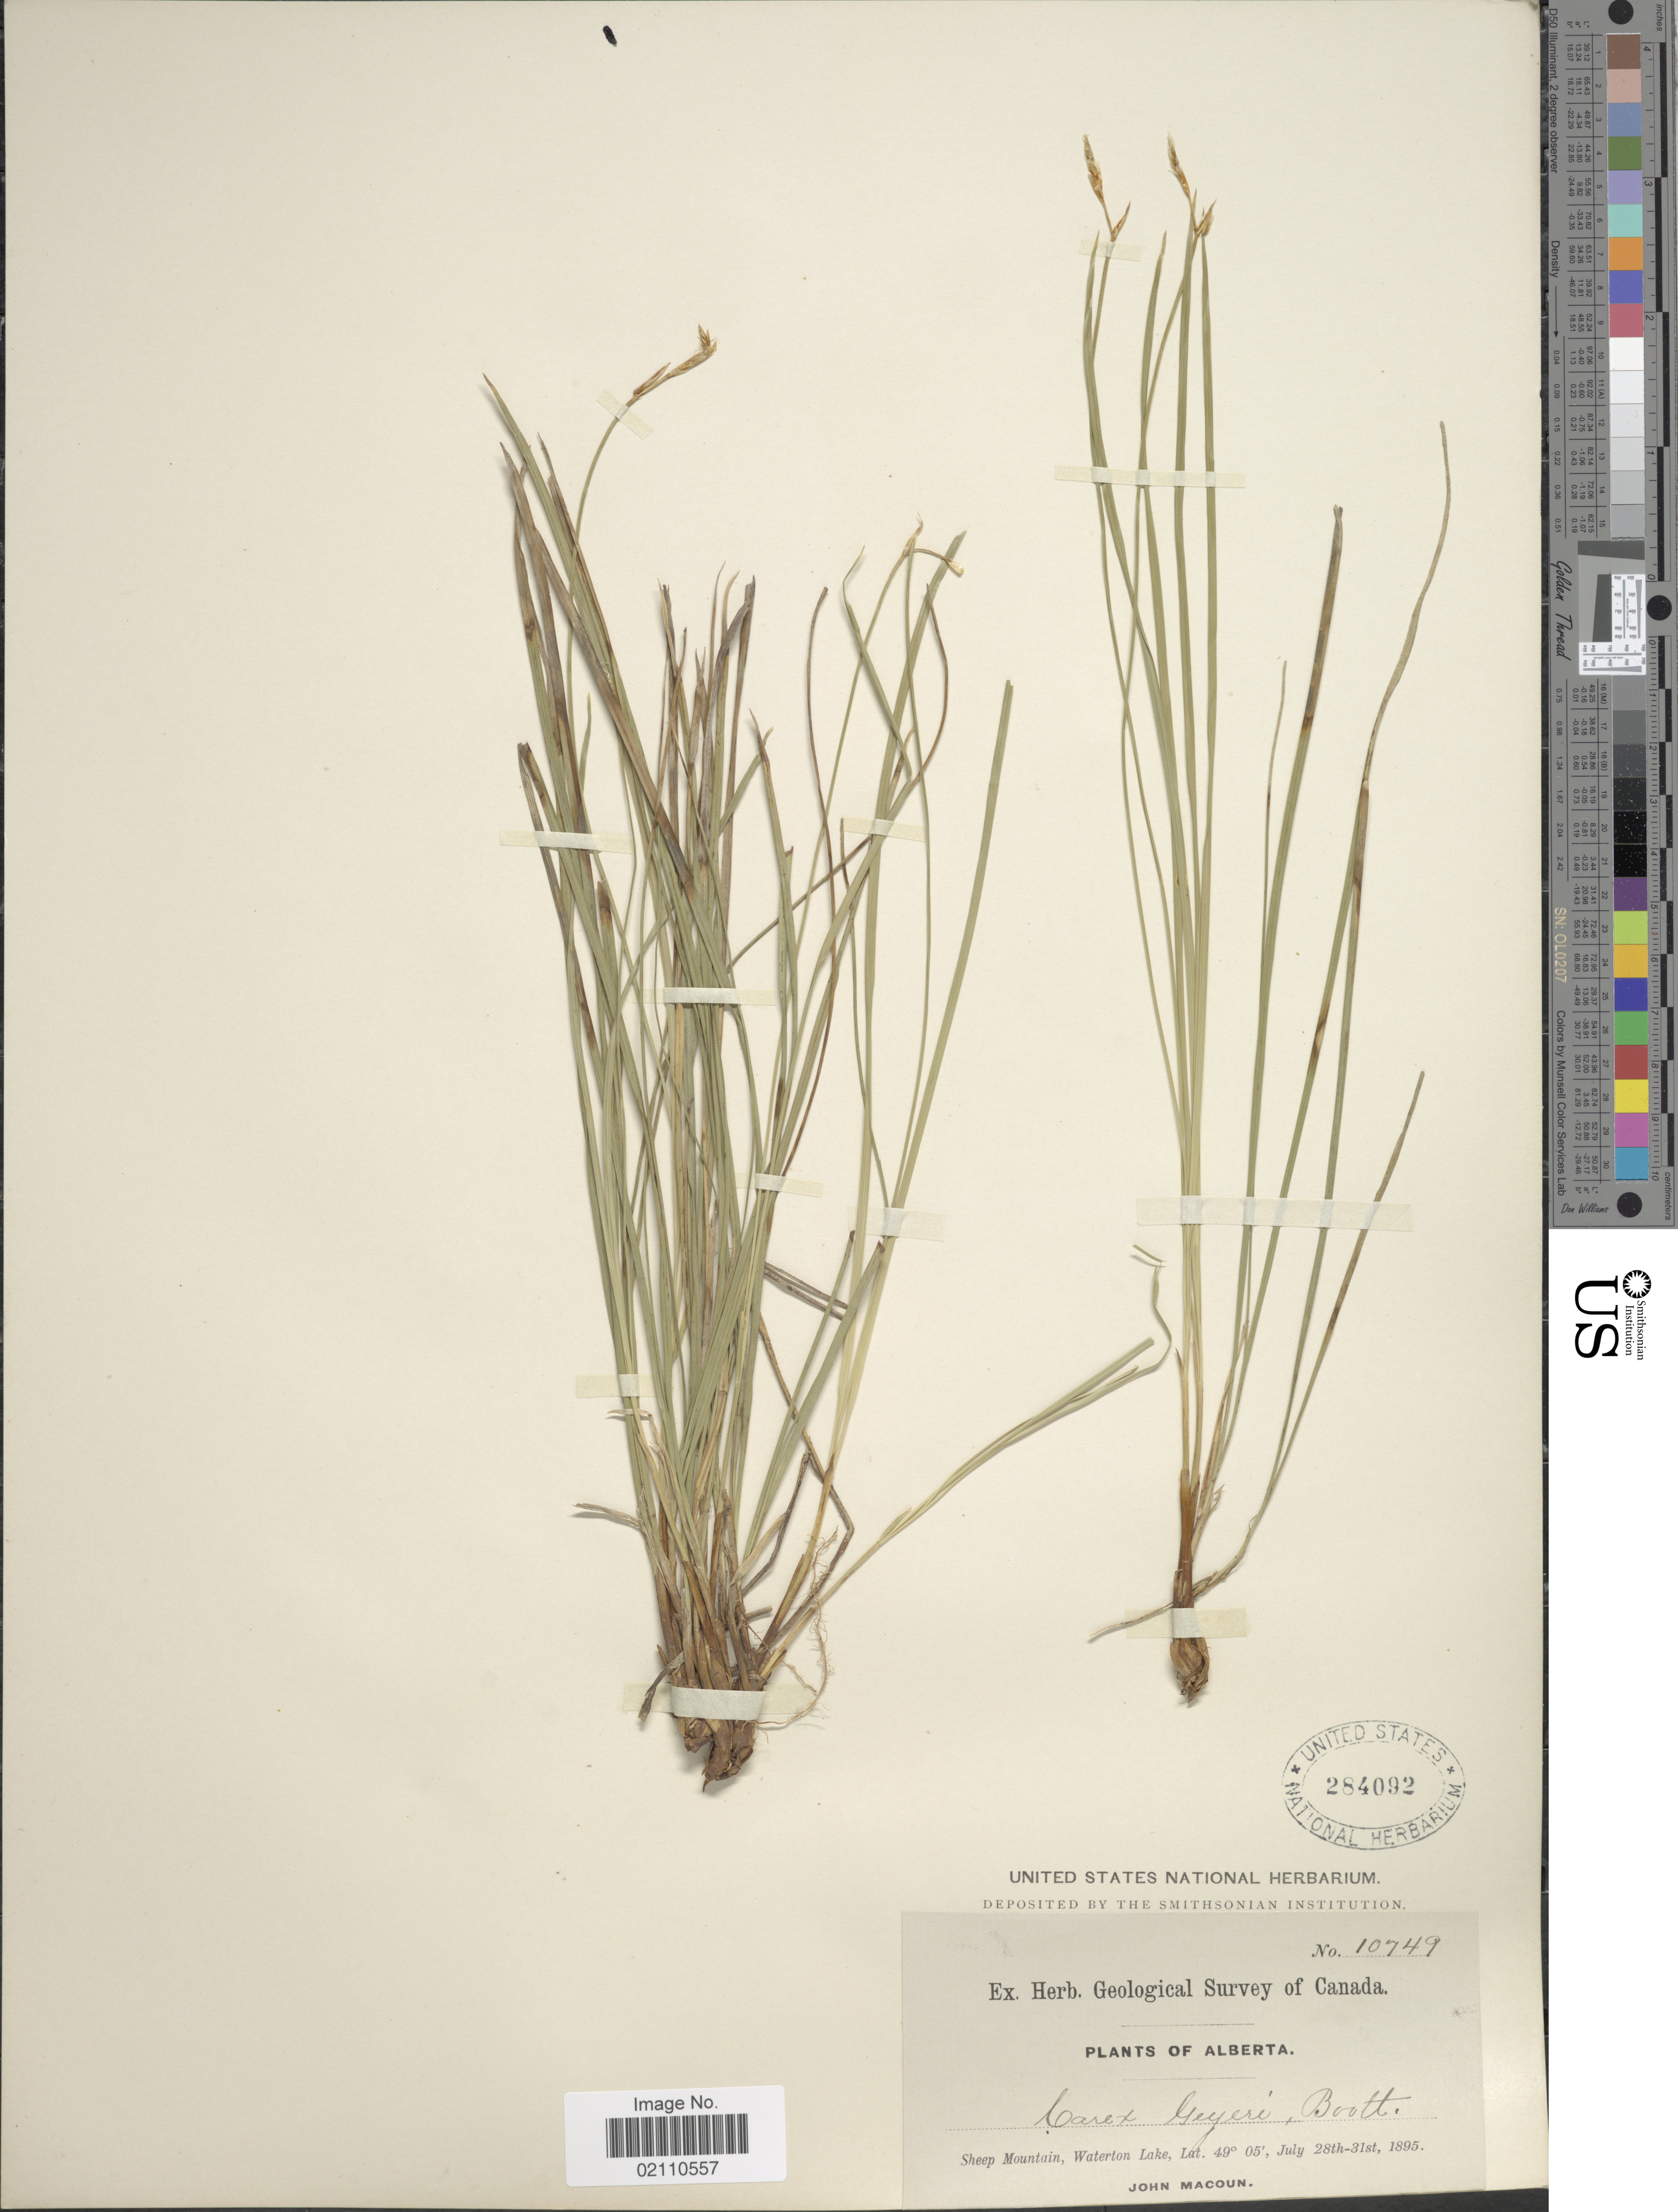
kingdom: Plantae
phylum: Tracheophyta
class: Liliopsida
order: Poales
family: Cyperaceae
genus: Carex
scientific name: Carex geyeri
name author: Boott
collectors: J. Macoun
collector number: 10749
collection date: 1895-07-28/1895-07-31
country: Canada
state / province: Alberta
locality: Sheep Mountain, Waterton Lake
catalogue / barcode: US 284092